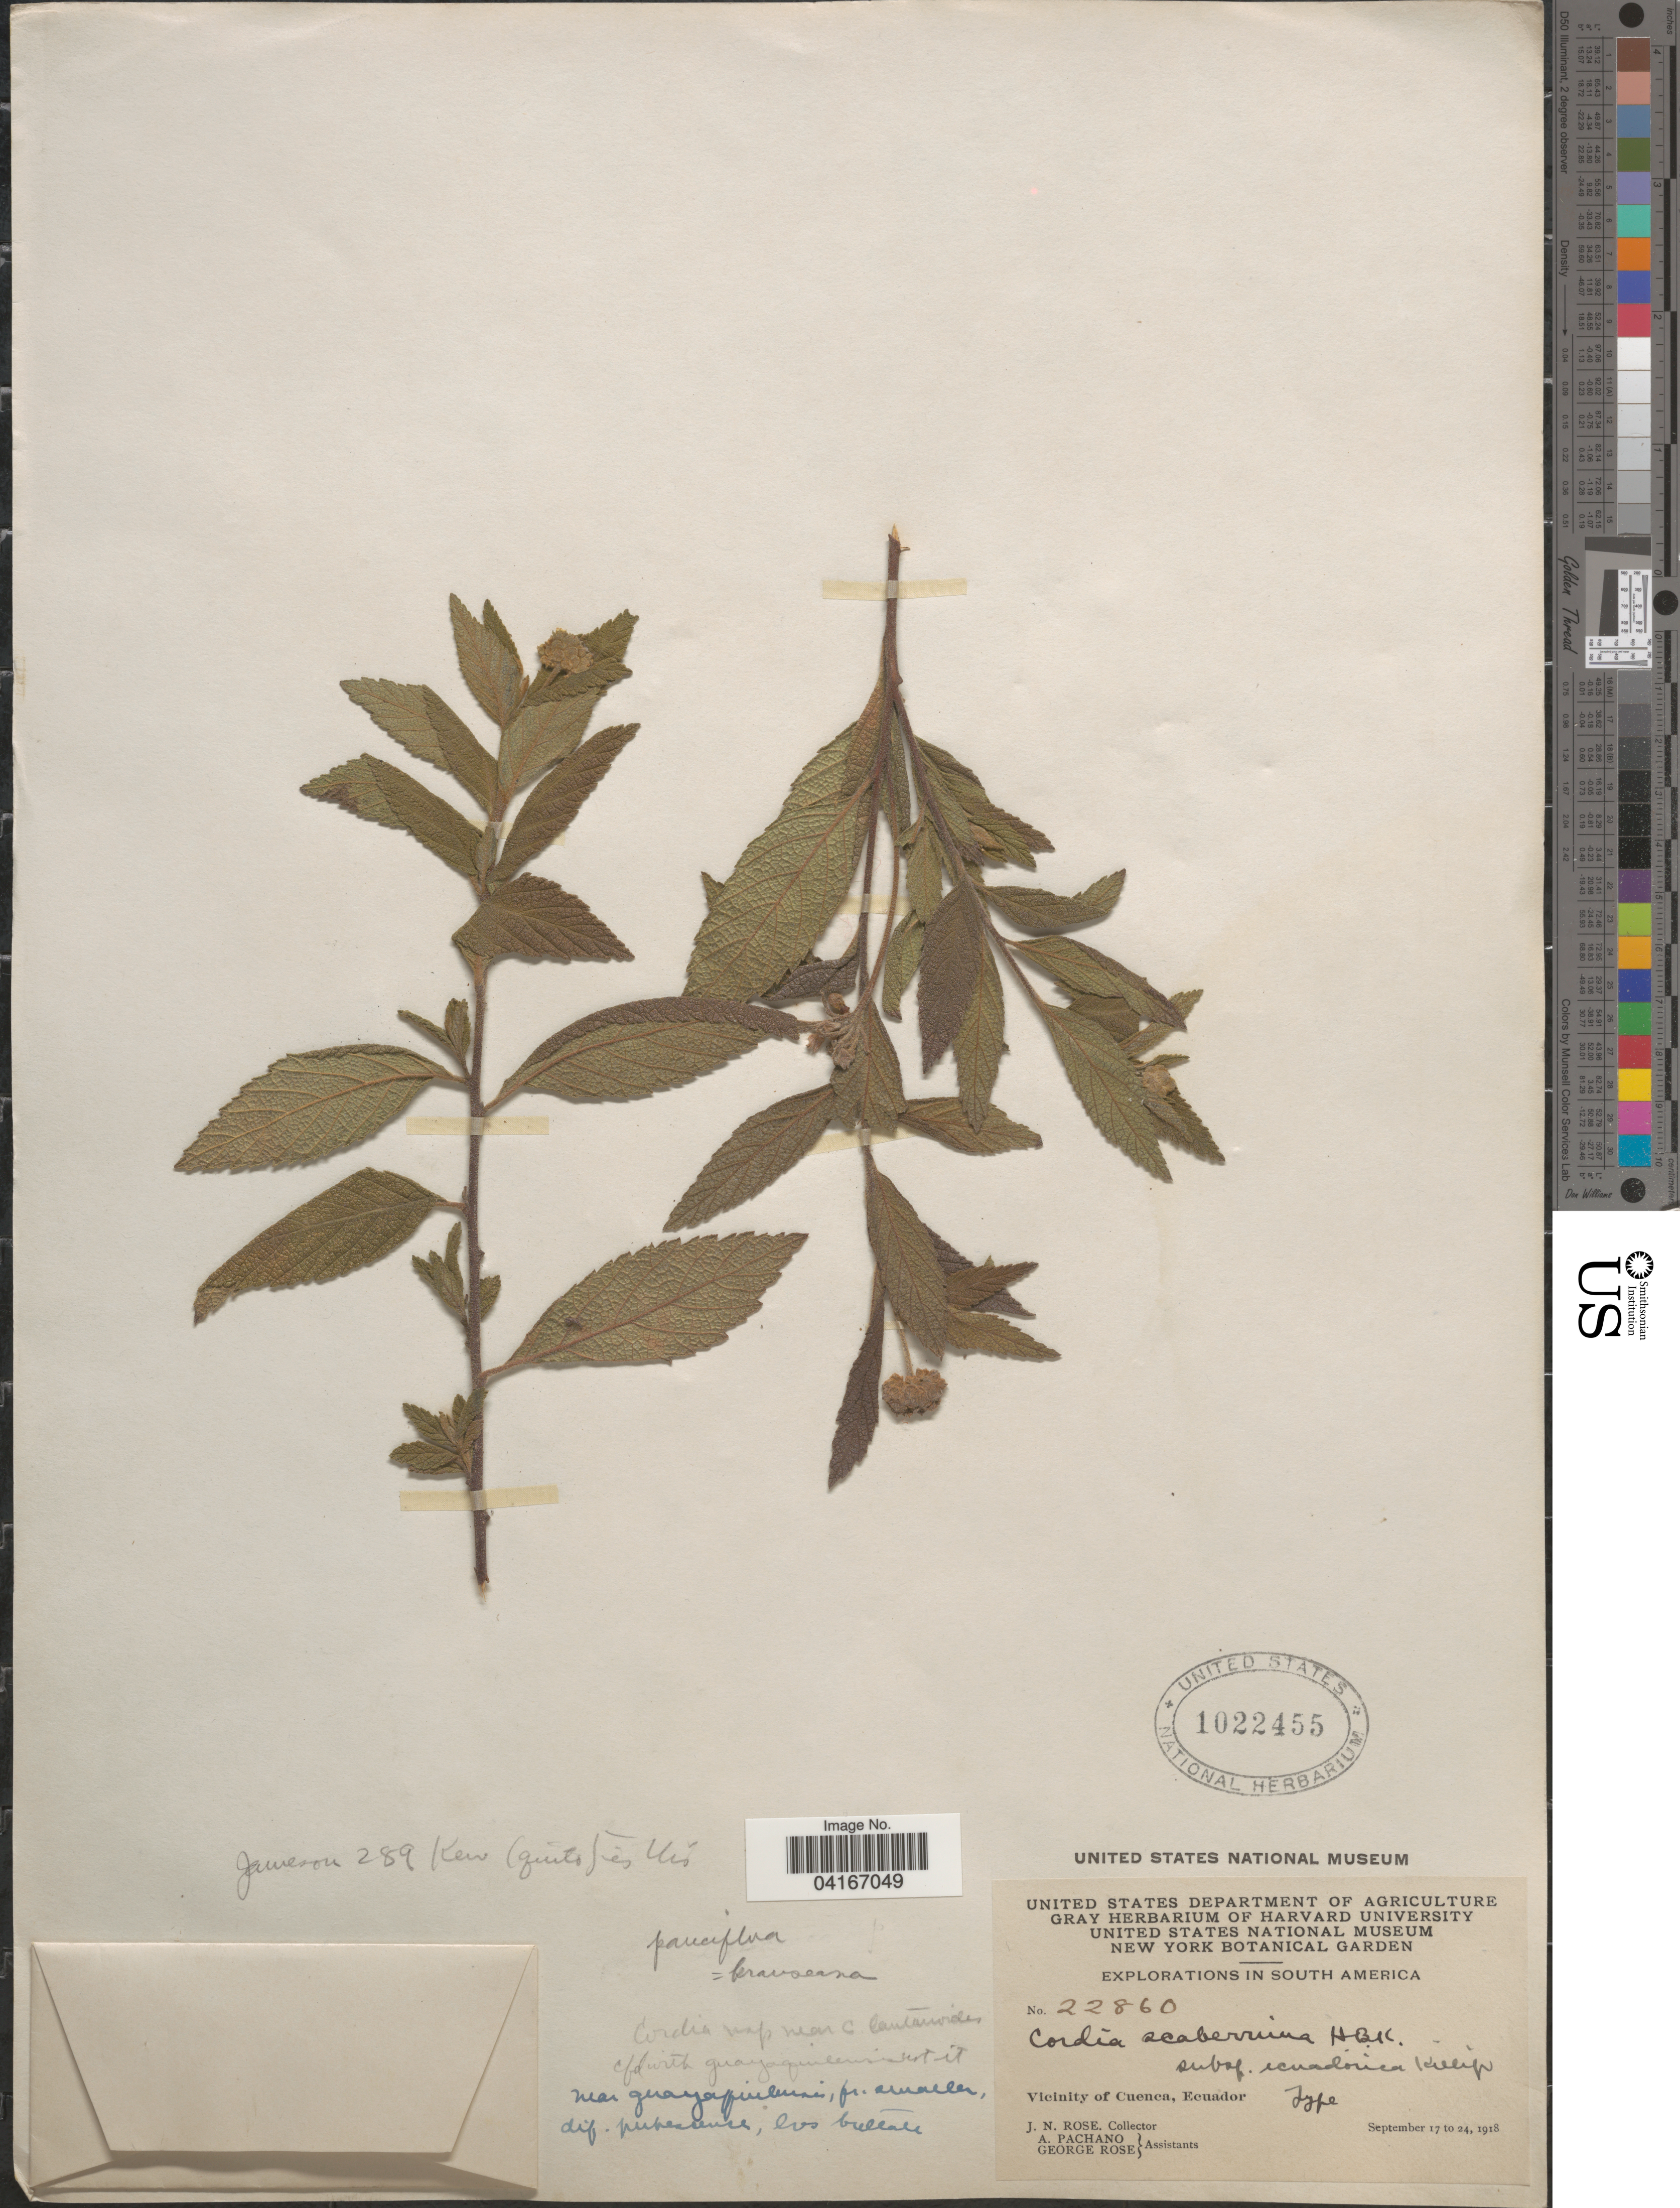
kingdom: Plantae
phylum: Tracheophyta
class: Magnoliopsida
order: Boraginales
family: Cordiaceae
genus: Cordia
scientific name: Cordia scaberrima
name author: Kunth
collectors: J. N. Rose, A. Pachano & G. Rose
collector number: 22860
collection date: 1918-09-17/1918-09-24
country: Ecuador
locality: Explorations in South America. Vicinity of Cuenca.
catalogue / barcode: US 1022455